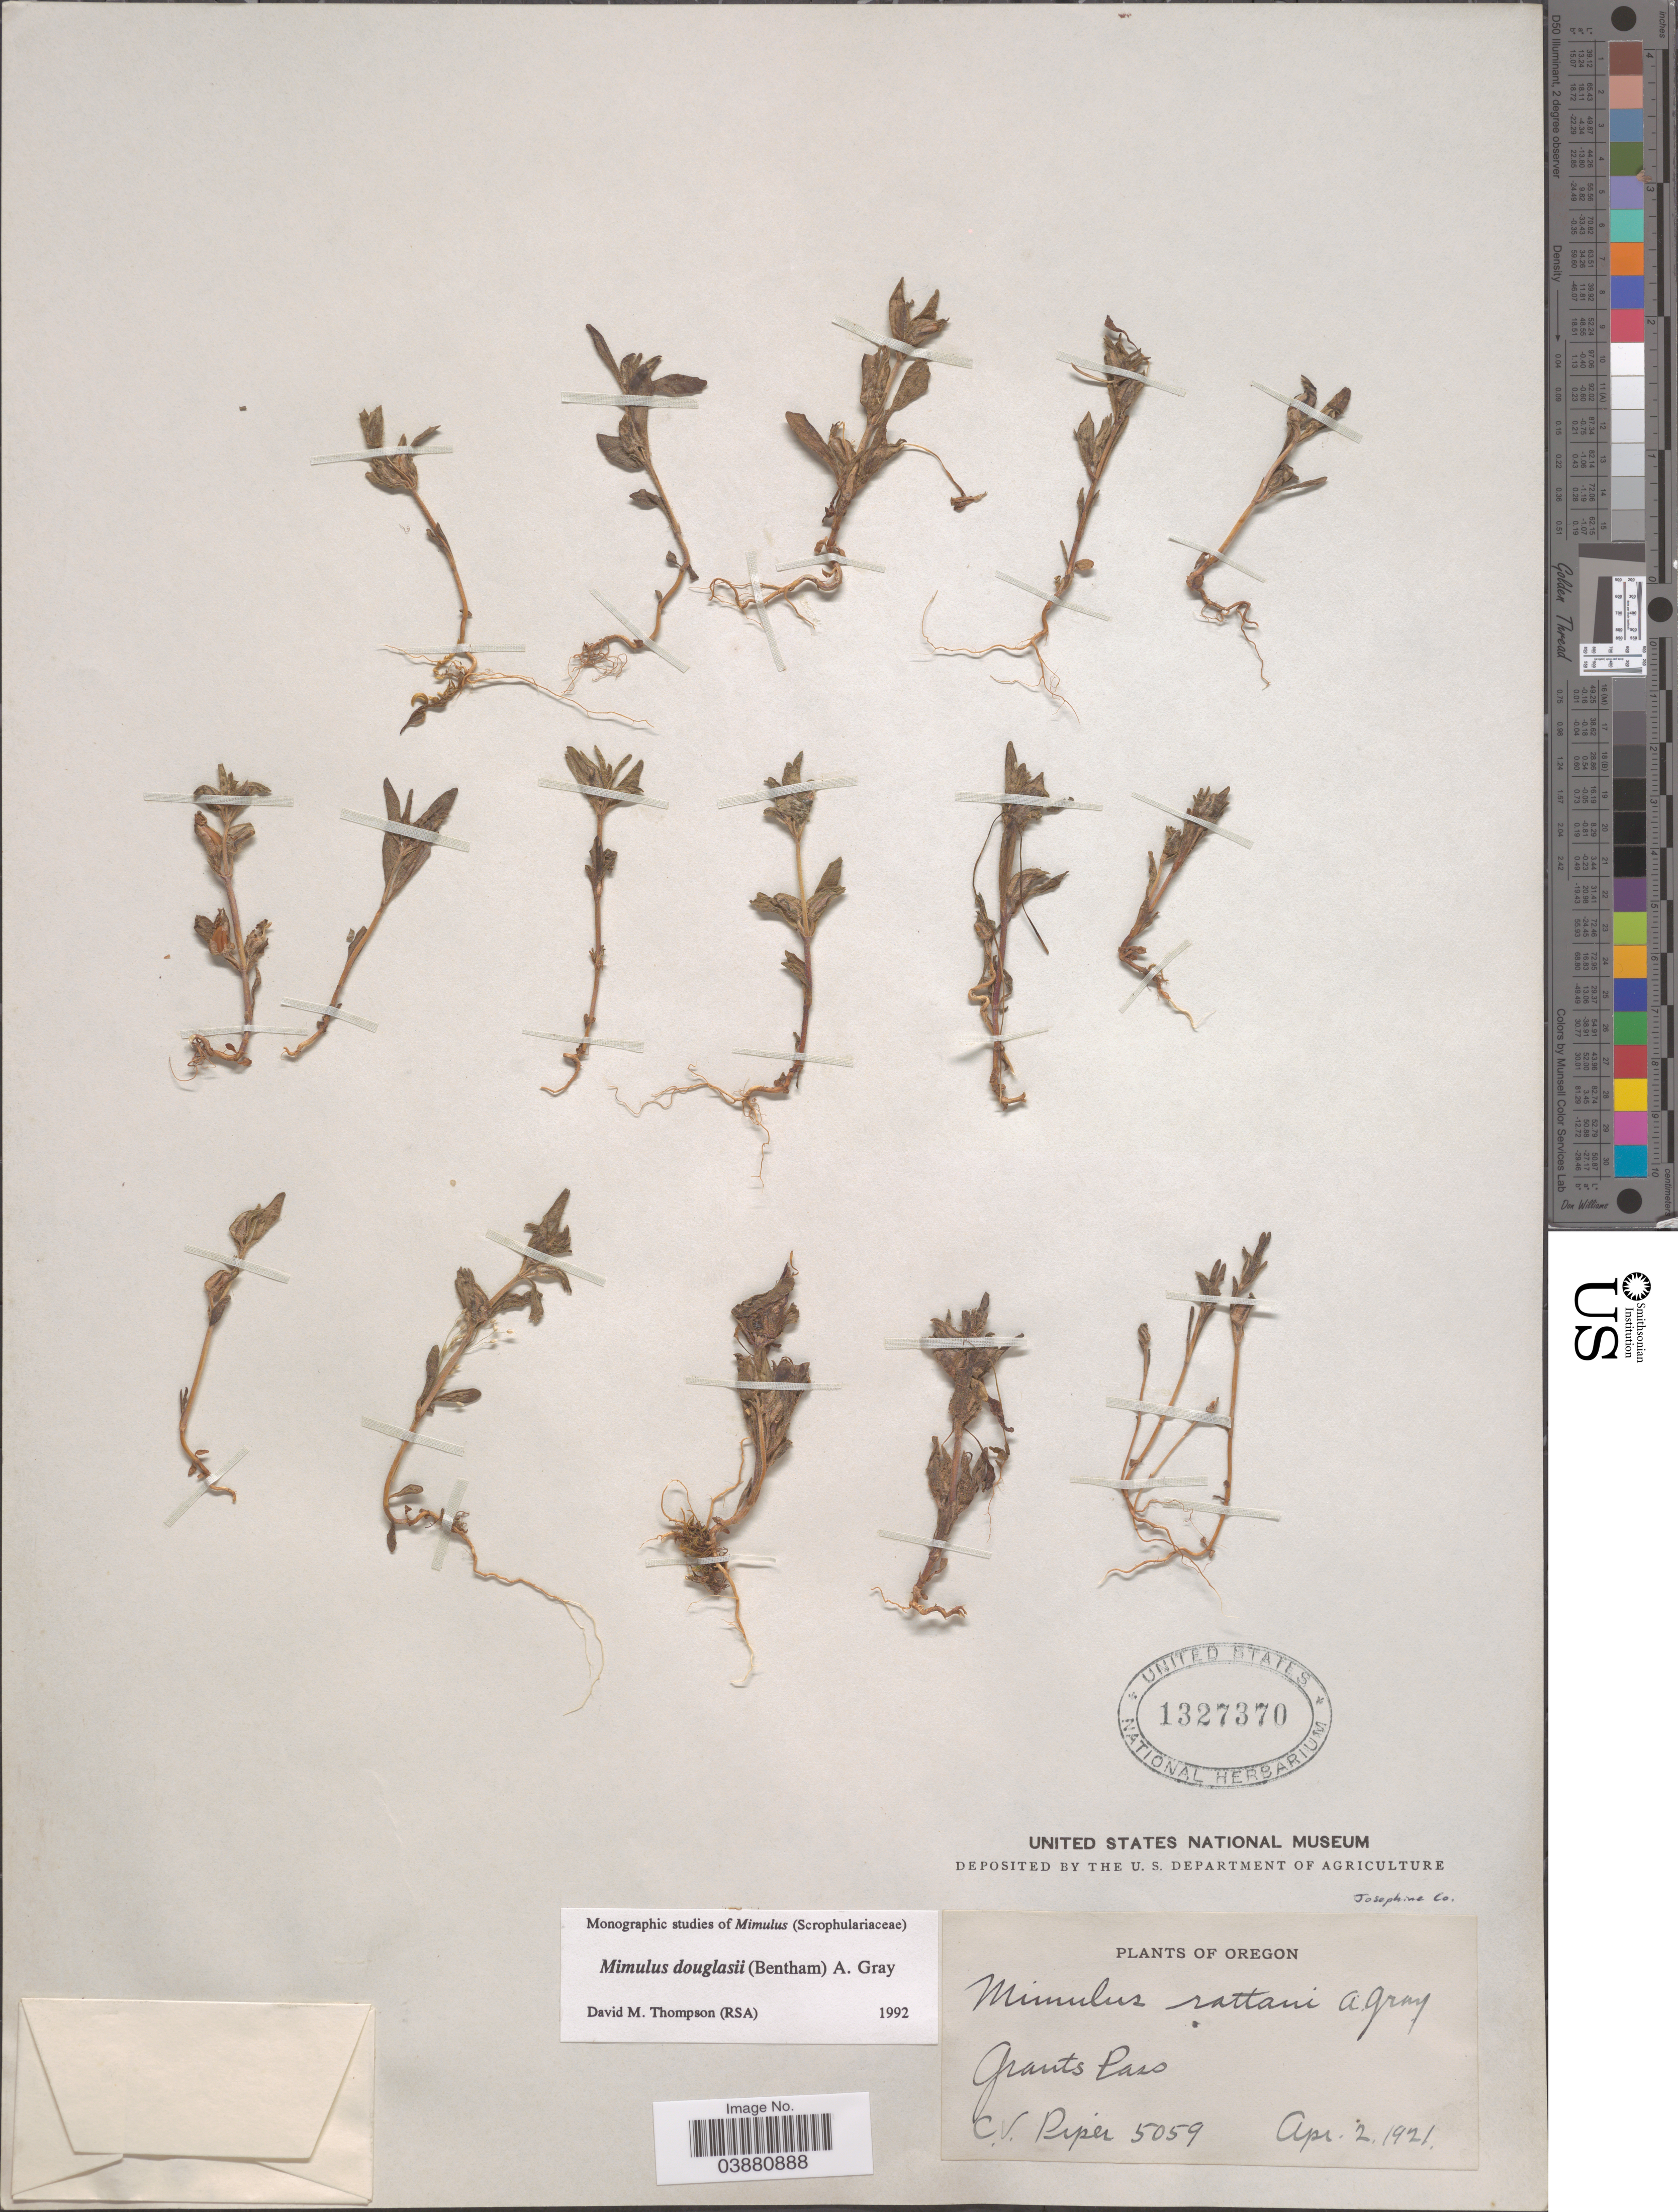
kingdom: Plantae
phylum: Tracheophyta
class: Magnoliopsida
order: Lamiales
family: Phrymaceae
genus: Mimulus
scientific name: Mimulus douglasii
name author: (Benth.) A. Gray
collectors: C. V. Piper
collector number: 5059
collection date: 1921-04-02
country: United States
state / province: Oregon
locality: Grants Pass.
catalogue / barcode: US 1327370